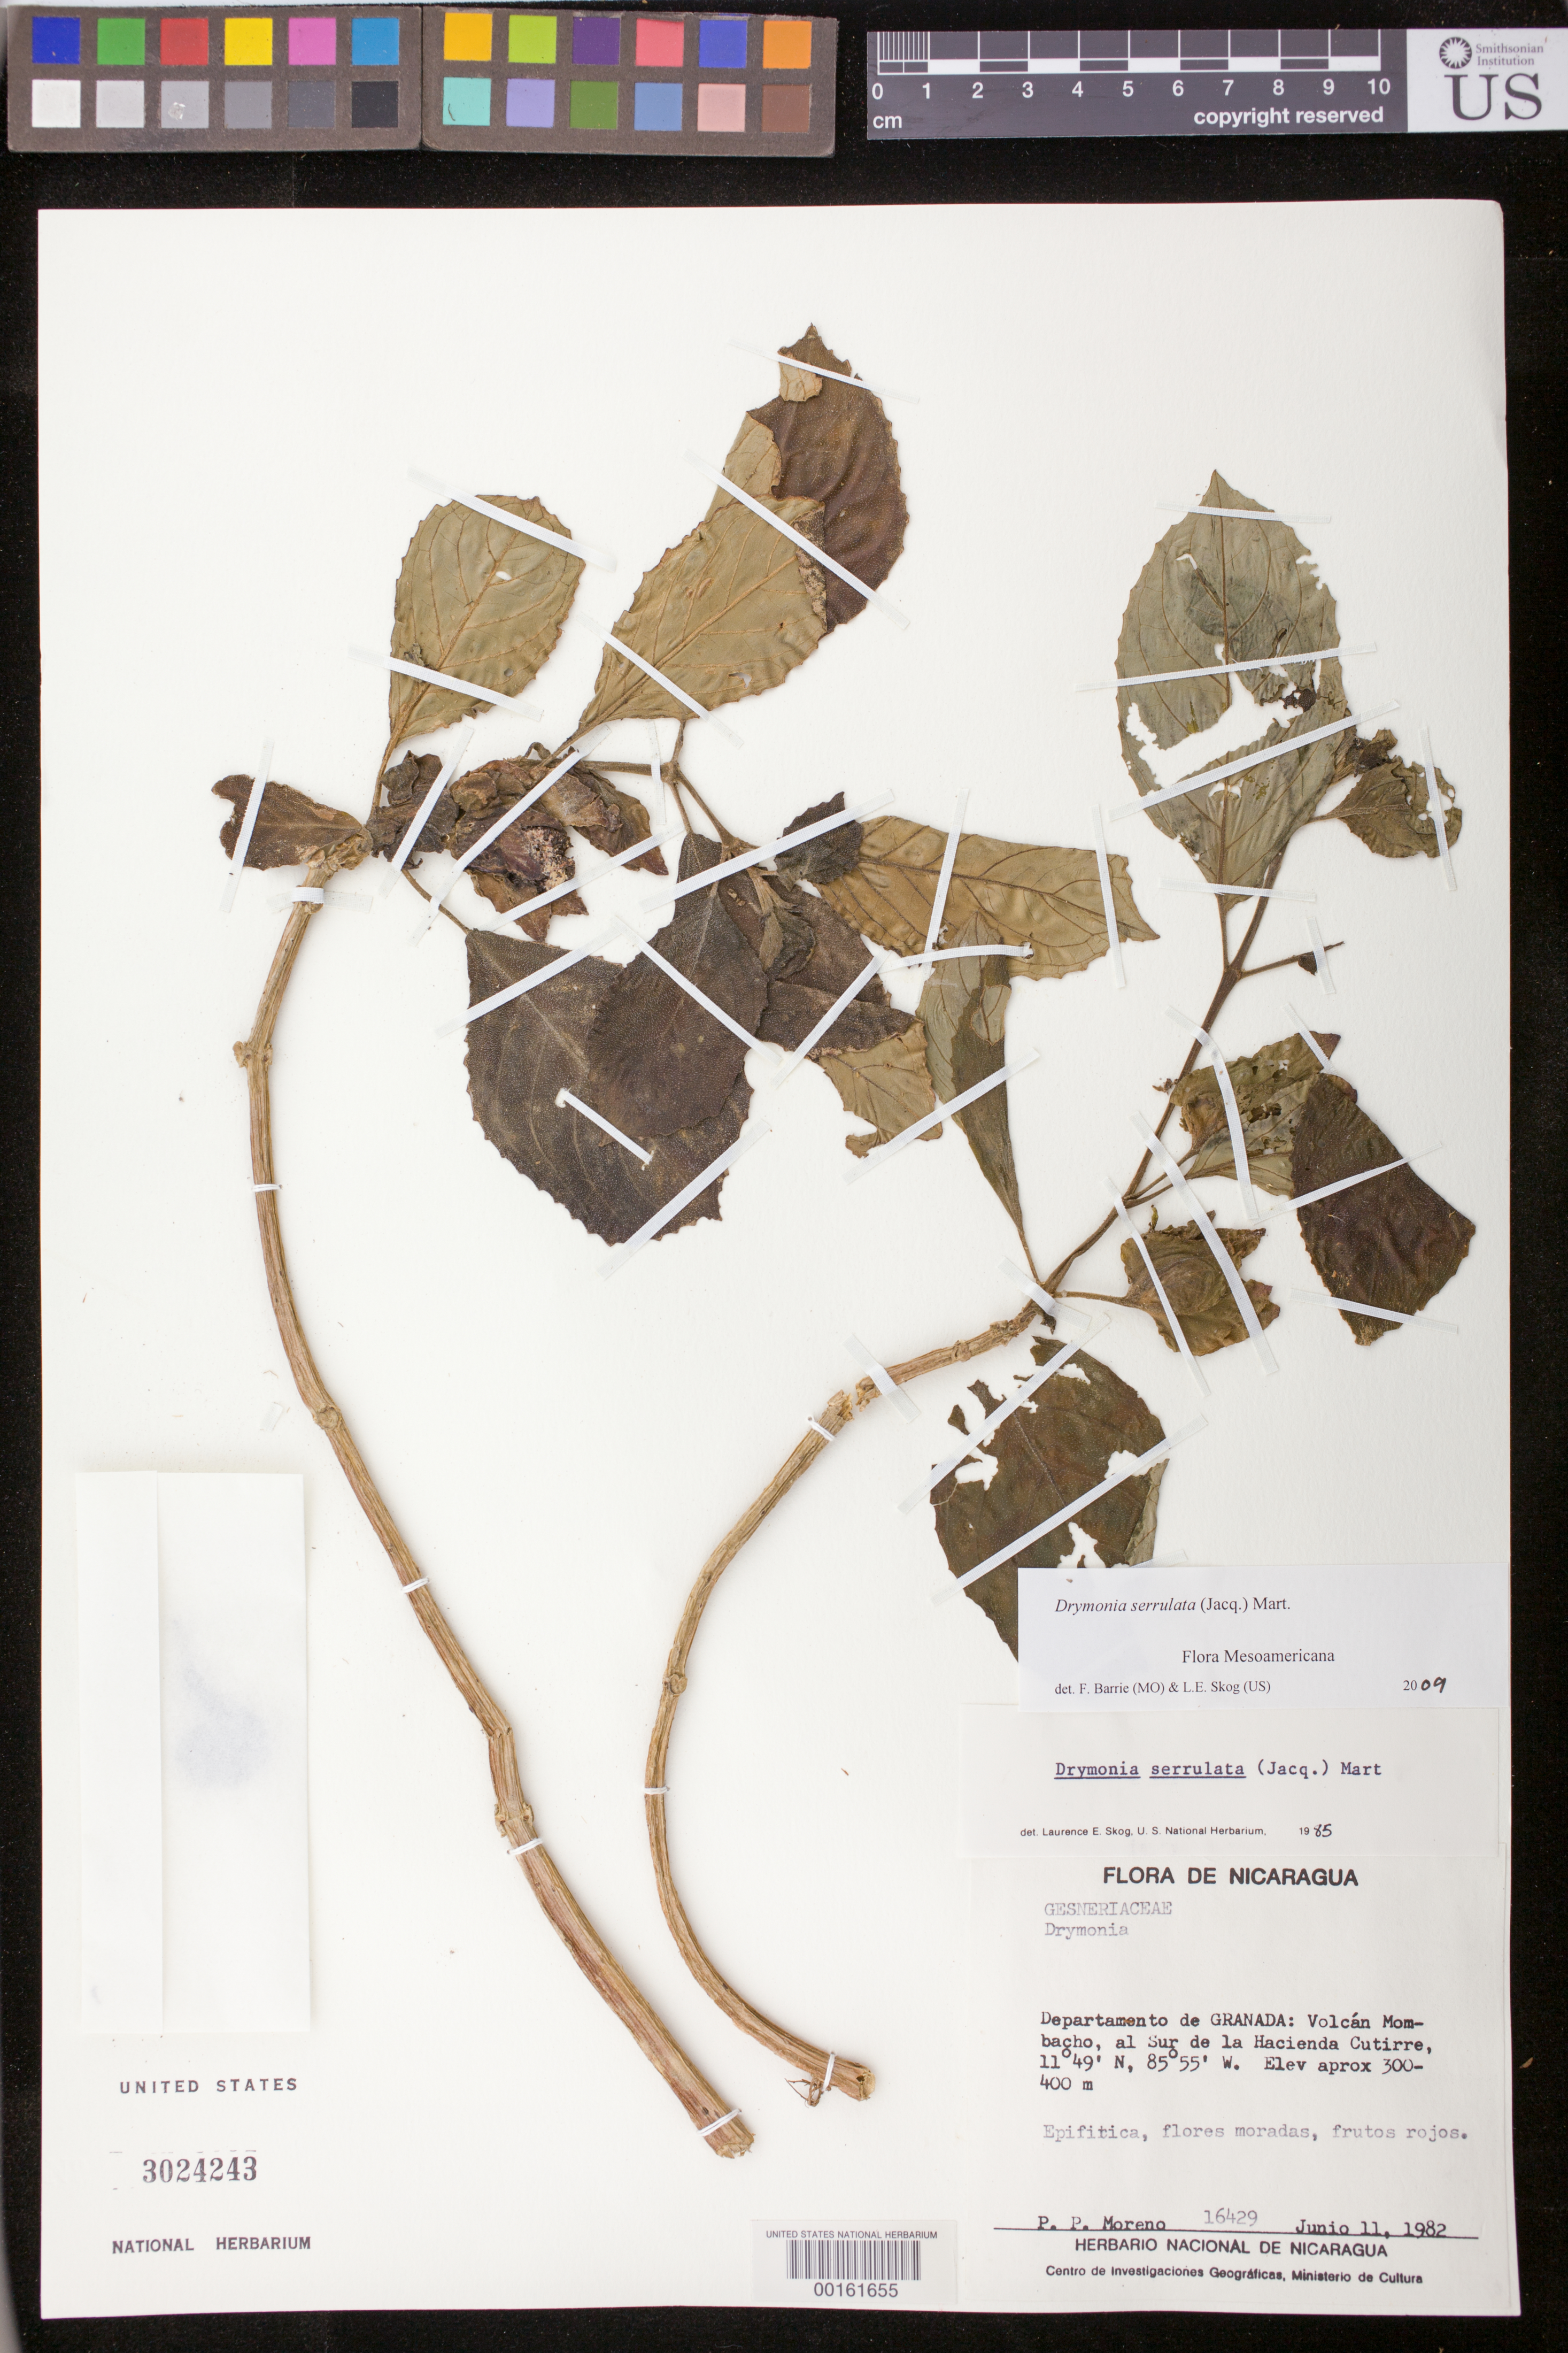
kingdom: Plantae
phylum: Tracheophyta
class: Magnoliopsida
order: Lamiales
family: Gesneriaceae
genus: Drymonia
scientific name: Drymonia serrulata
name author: (Jacq.) Mart.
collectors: P. Moreno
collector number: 16429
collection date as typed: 11 Jun 1982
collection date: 1982-06-11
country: Nicaragua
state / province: Granada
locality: Volcan Mombacho, S of Hacienda Cutirre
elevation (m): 300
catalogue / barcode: US 3024243